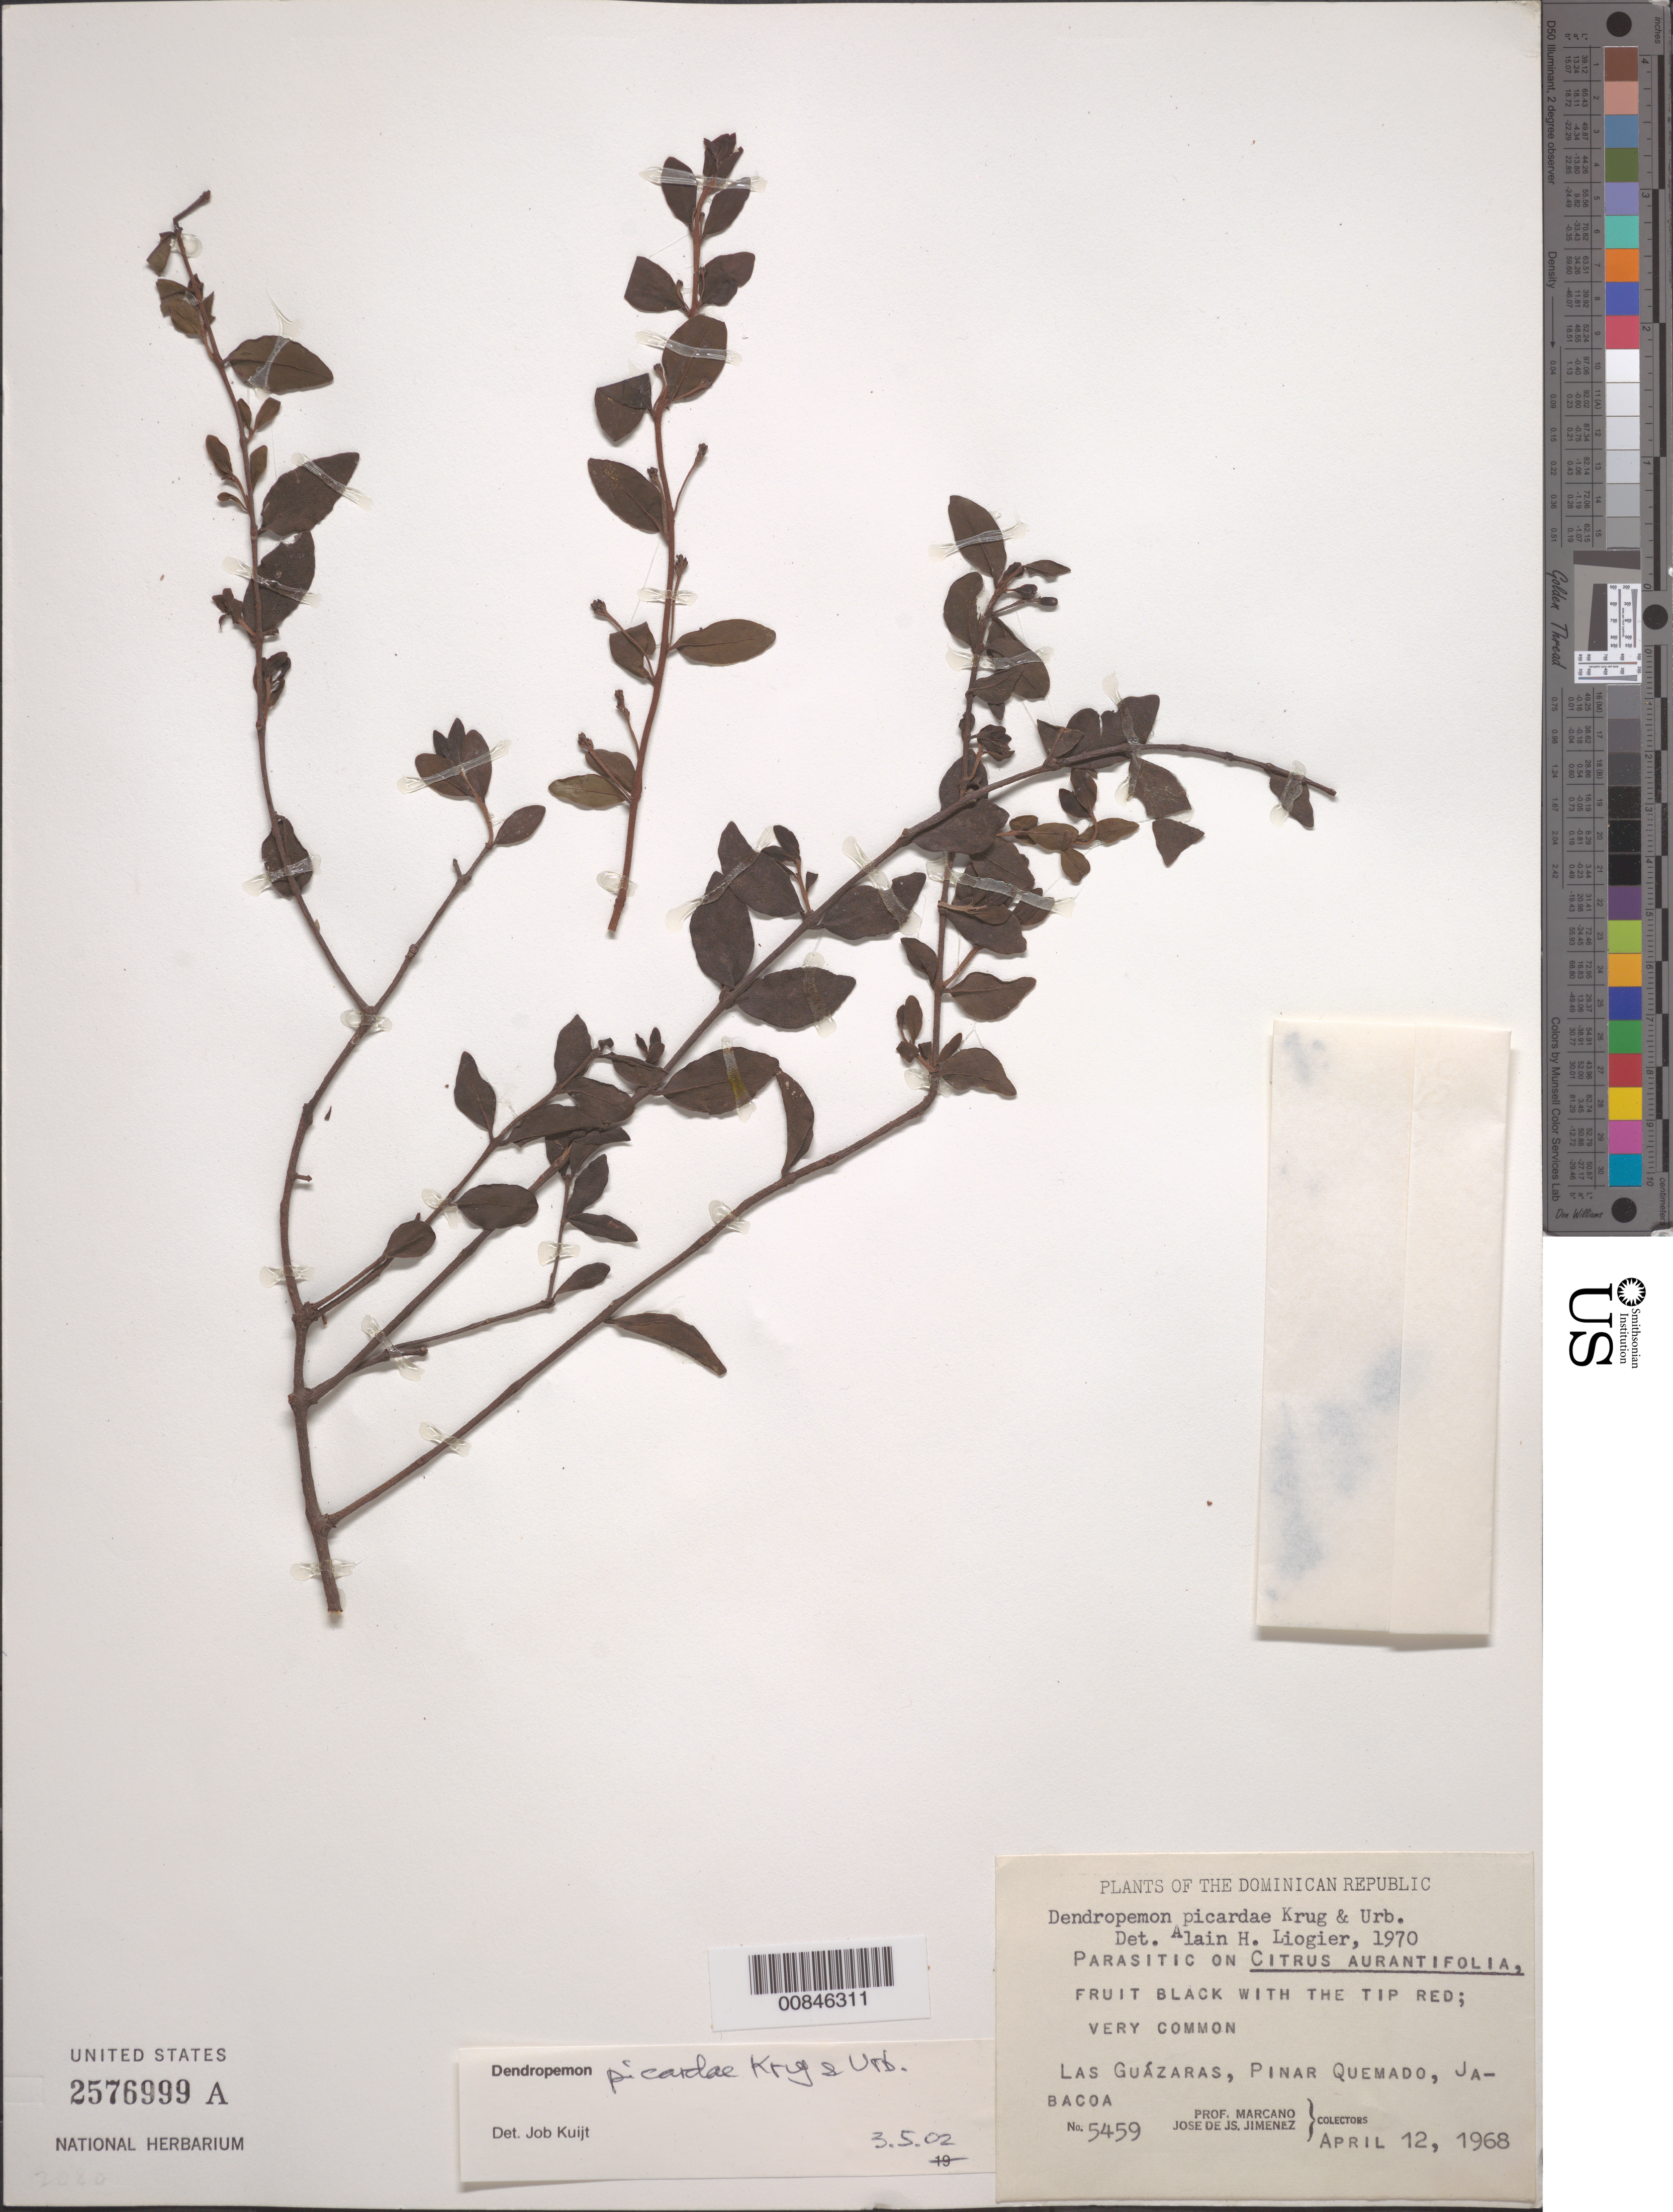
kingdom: Plantae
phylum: Tracheophyta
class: Magnoliopsida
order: Santalales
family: Loranthaceae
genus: Dendropemon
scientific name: Dendropemon picardae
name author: Krug & Urb.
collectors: E. J. Marcano F. & J. J. Jiménez Almonte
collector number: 5459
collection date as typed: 12 Apr 1968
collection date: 1968-04-12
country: Dominican Republic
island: Hispaniola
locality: Las Guázaras, Pinar Quemado, Jarabacoa.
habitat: On Citrus aurantifolia.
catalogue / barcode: US 2576999A